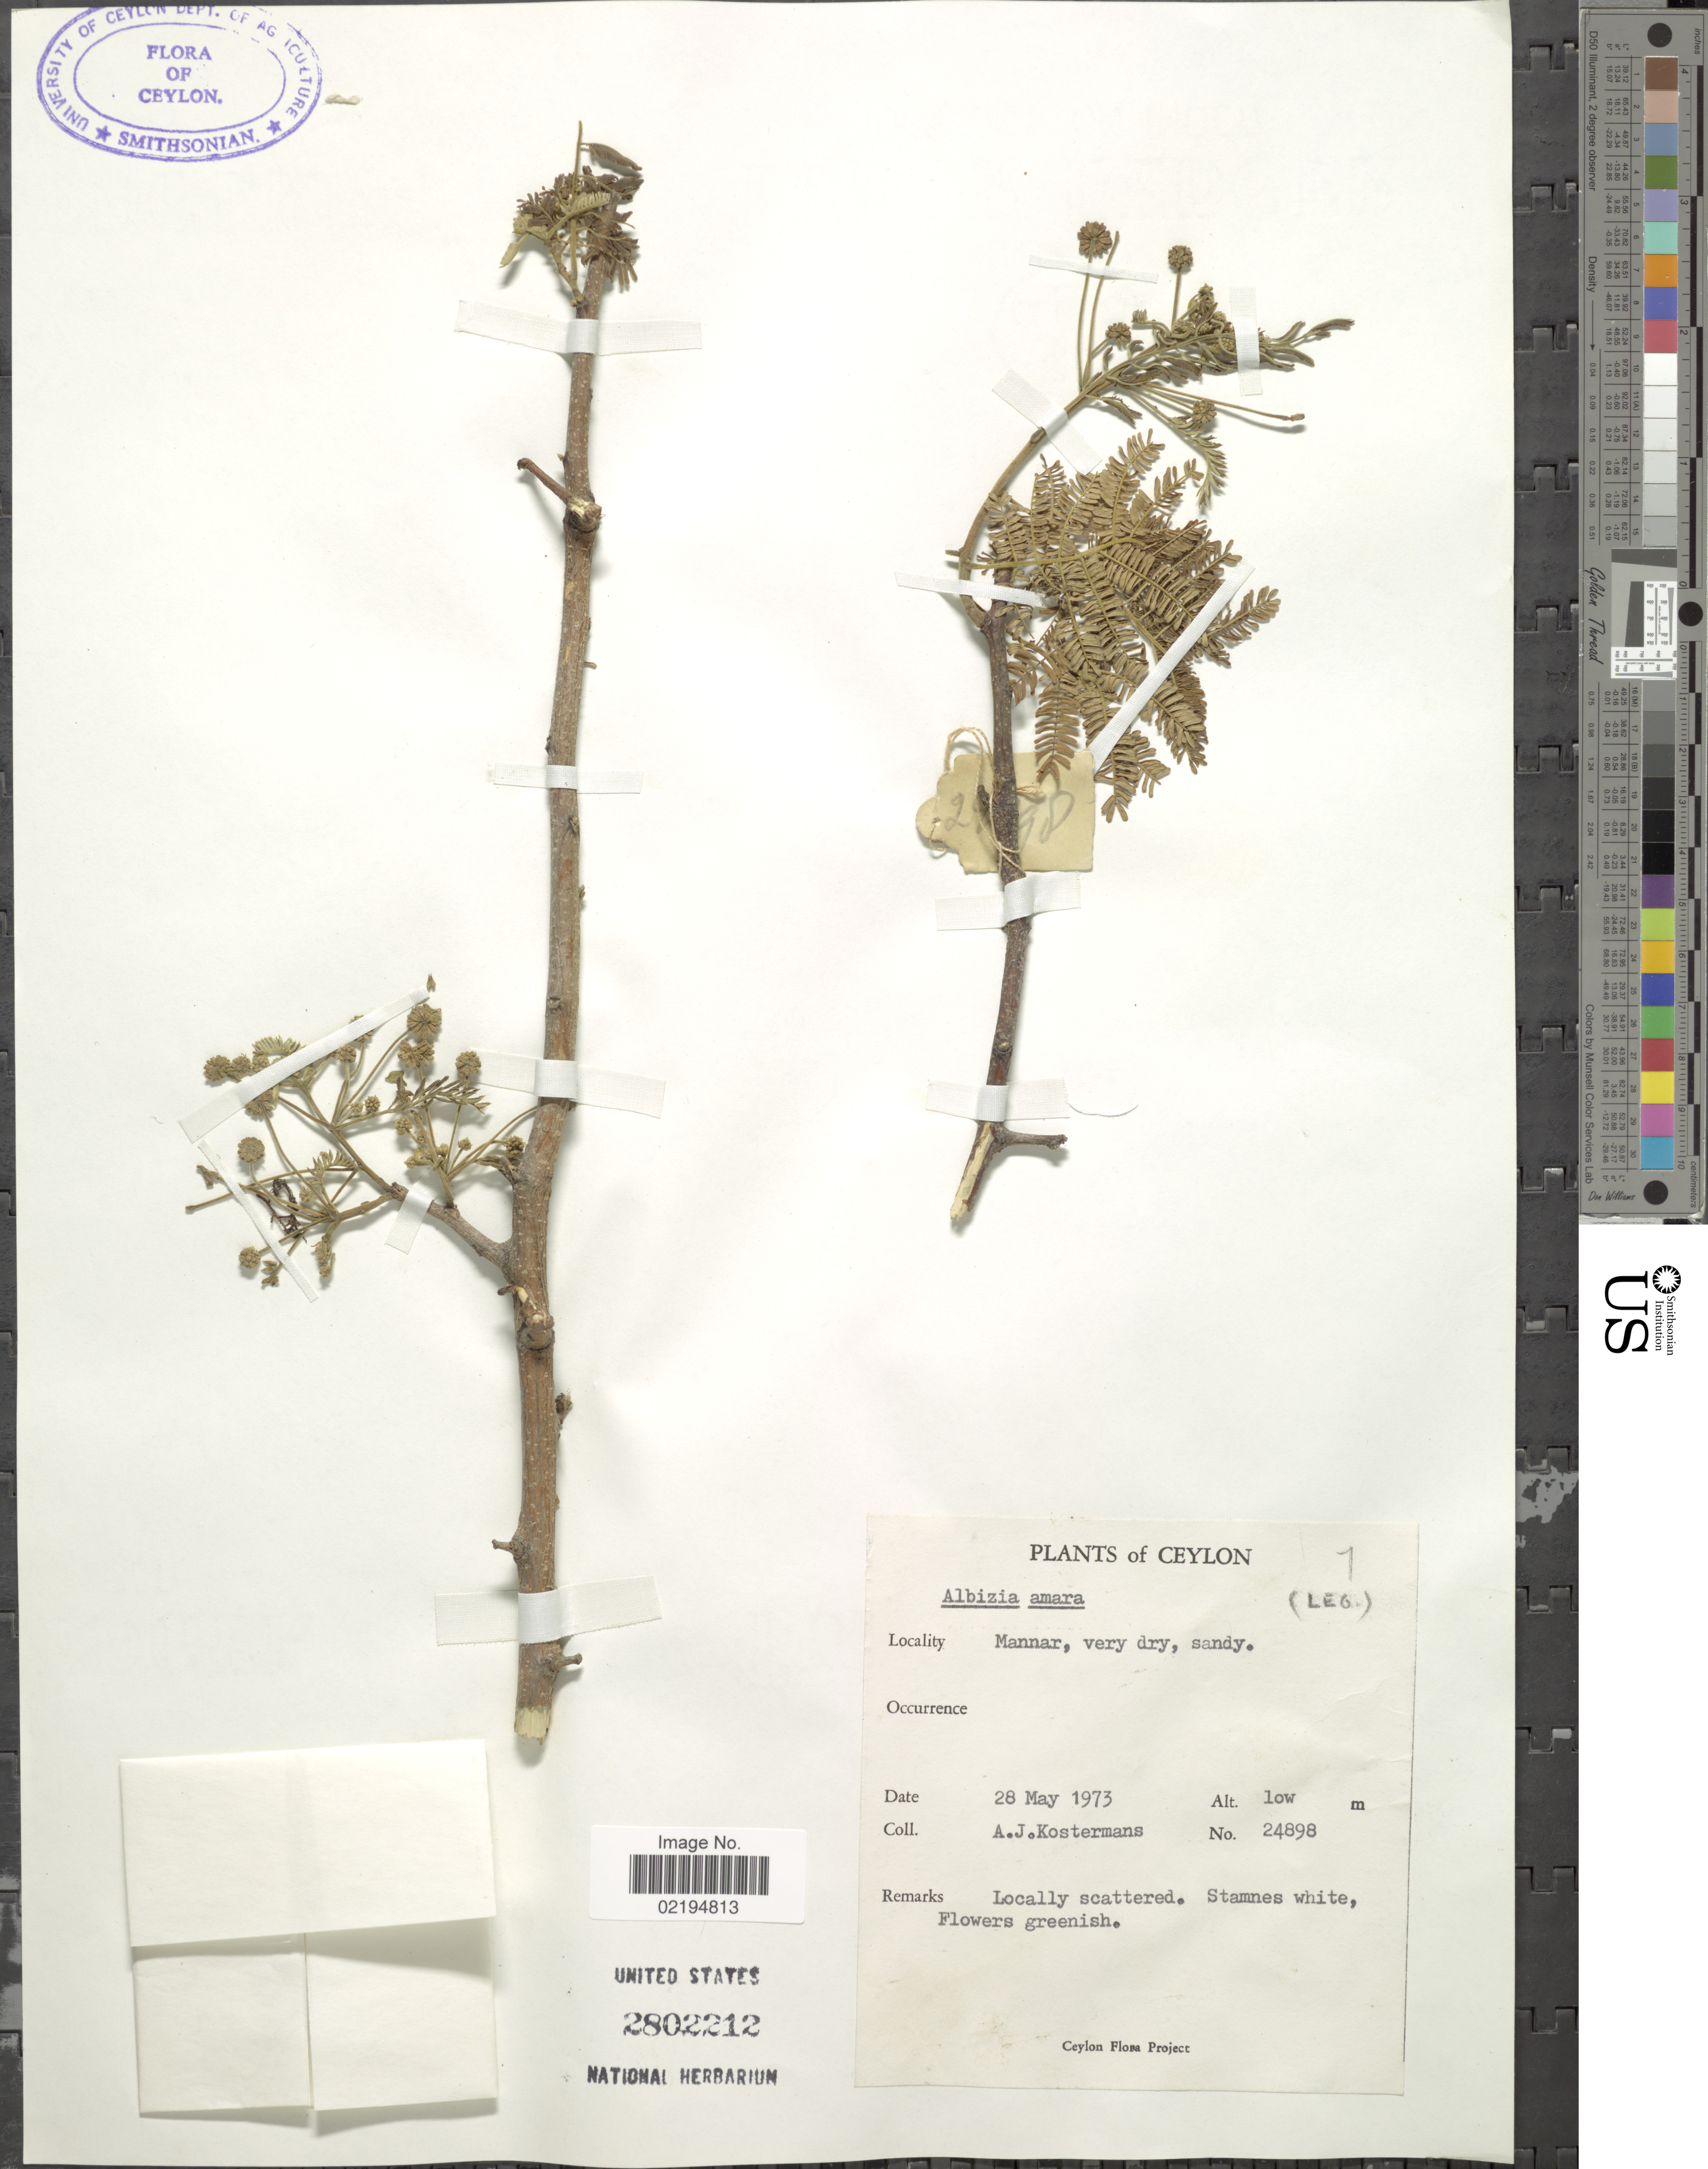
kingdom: Plantae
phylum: Tracheophyta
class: Magnoliopsida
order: Fabales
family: Fabaceae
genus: Albizia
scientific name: Albizia amara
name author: (Roxb.) Boivin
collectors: A. J. G. Kostermans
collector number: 24898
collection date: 1973-05-28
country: Sri Lanka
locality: Mannar, Ceylon.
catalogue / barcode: US 2802212